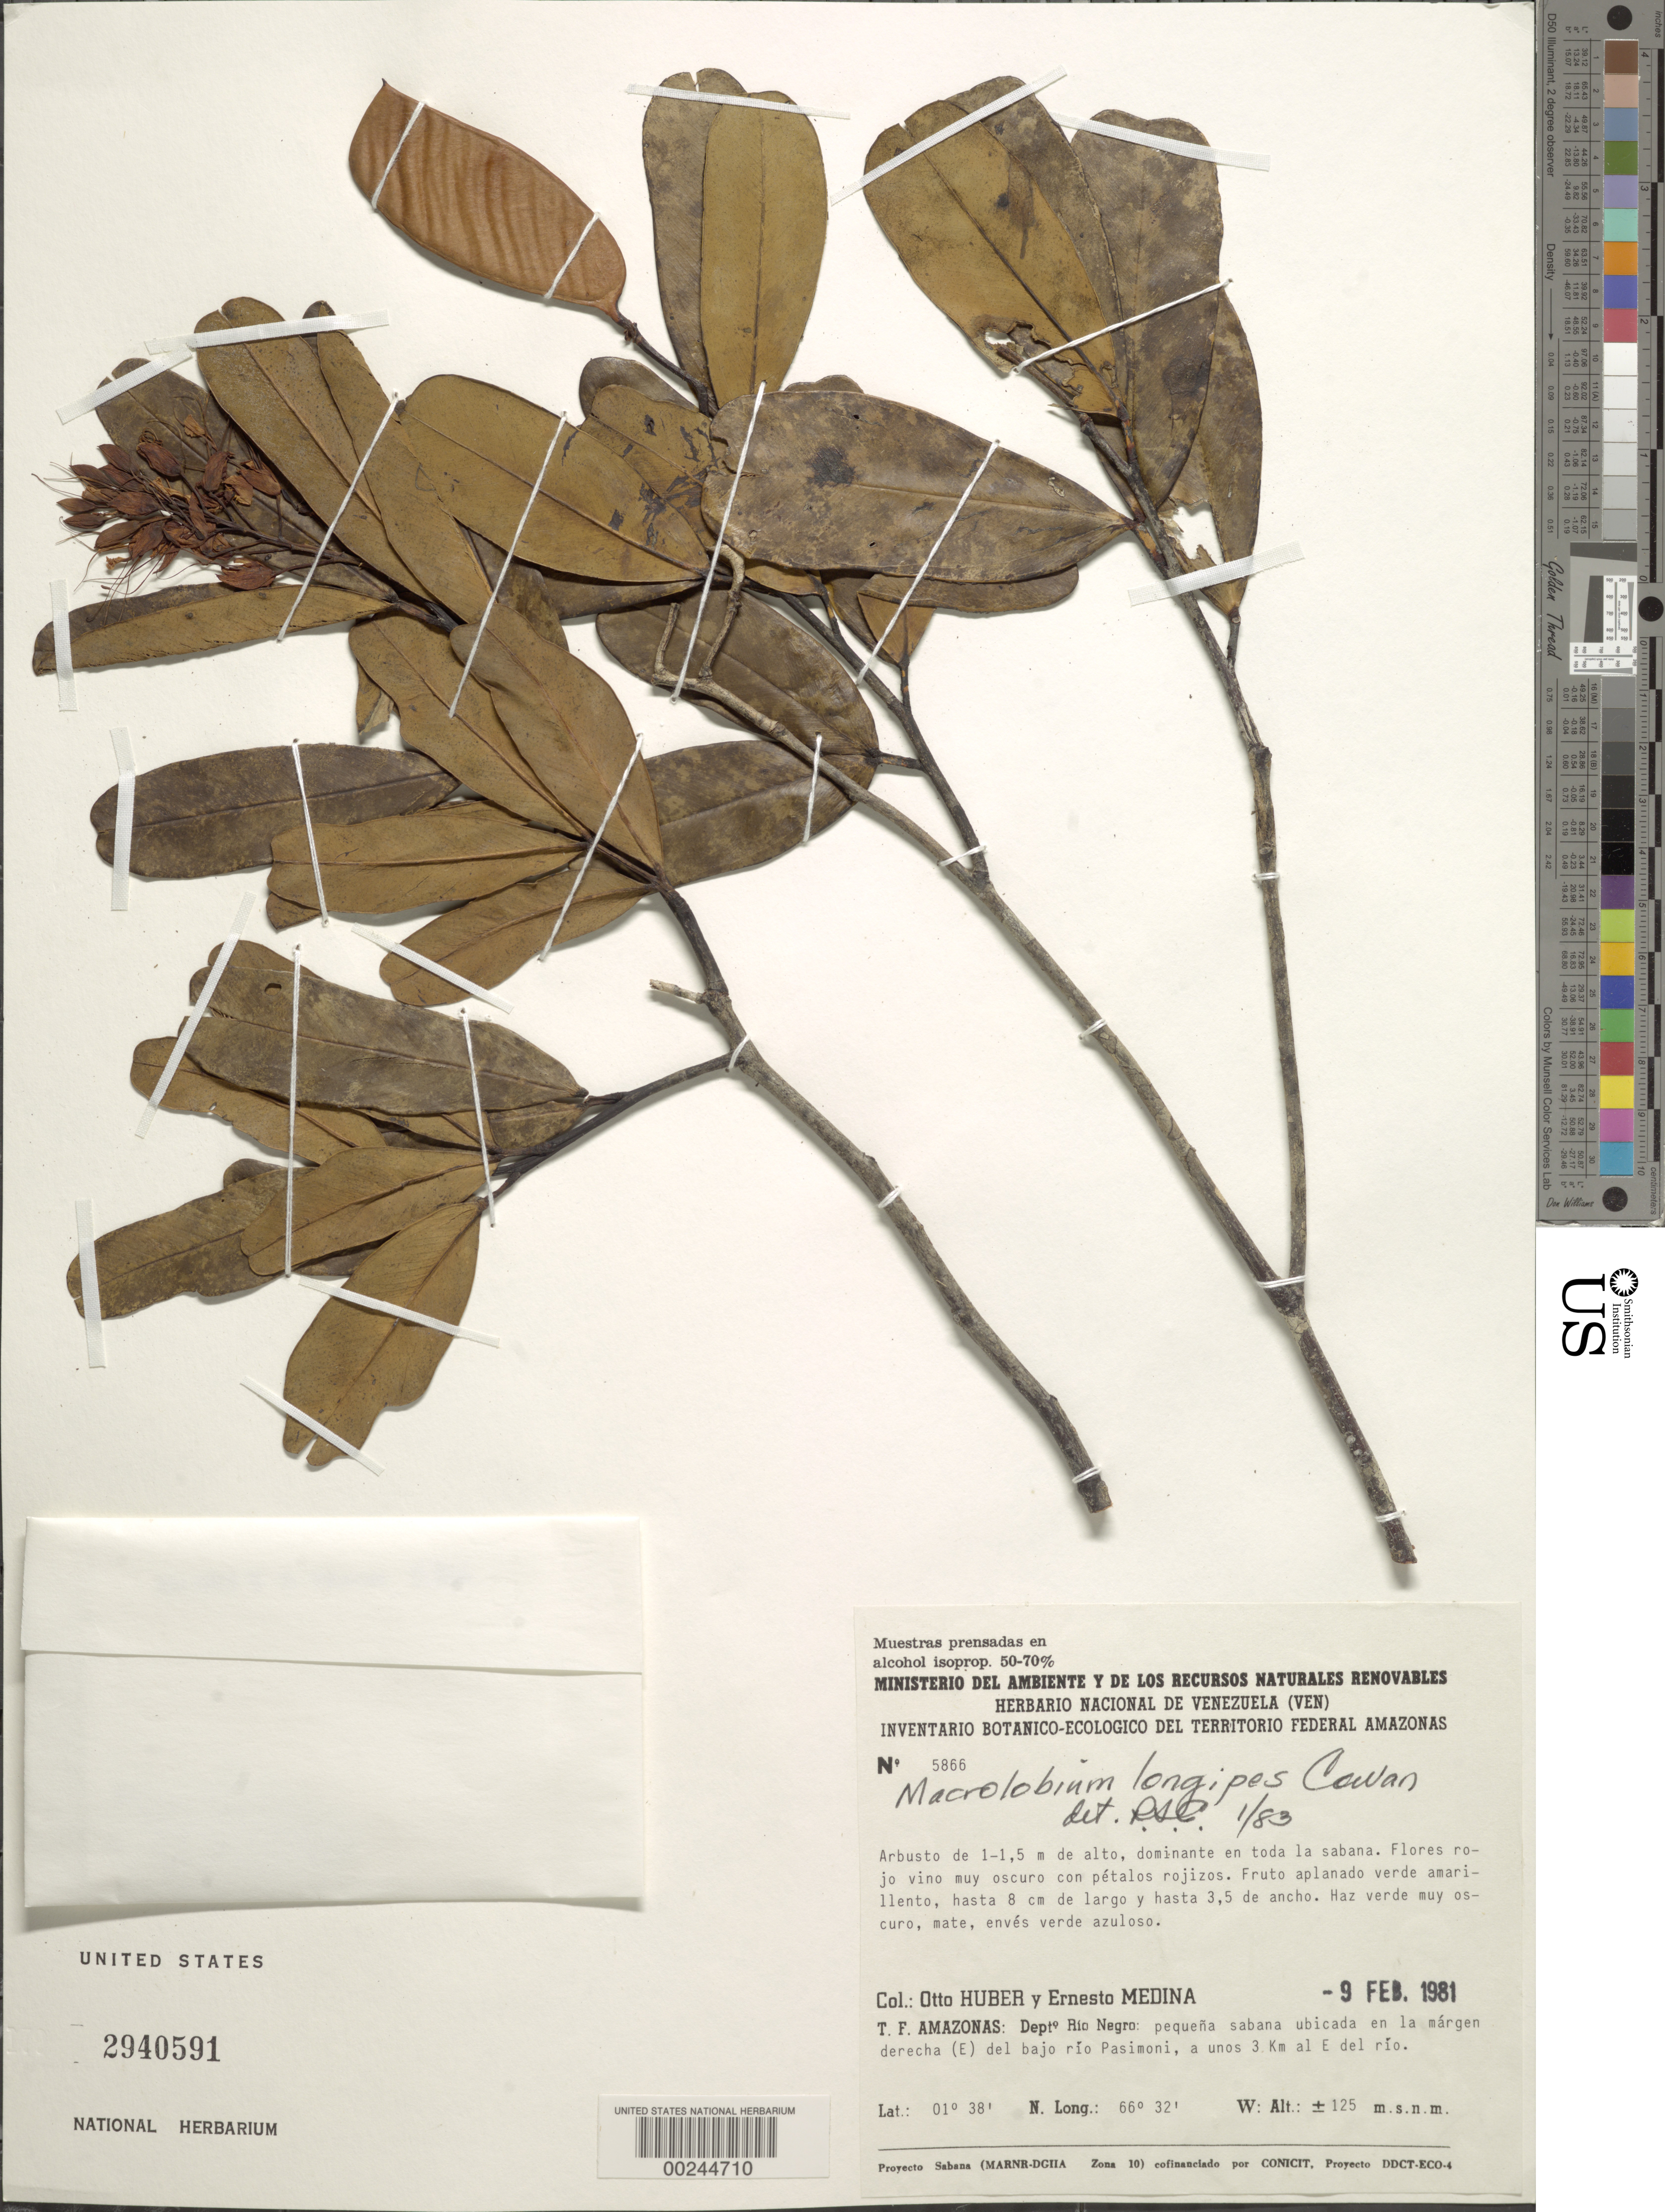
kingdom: Plantae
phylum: Tracheophyta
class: Magnoliopsida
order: Fabales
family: Fabaceae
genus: Macrolobium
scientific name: Macrolobium longipes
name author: R.S. Cowan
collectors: O. Huber & E. Medina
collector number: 5866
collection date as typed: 09 Feb 1981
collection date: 1981-02-09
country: Venezuela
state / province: Amazonas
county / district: Rio Negro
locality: Right edge (e) of the short rio pasimoni, 3 km from the river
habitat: Small savana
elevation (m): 100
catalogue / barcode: US 2940591